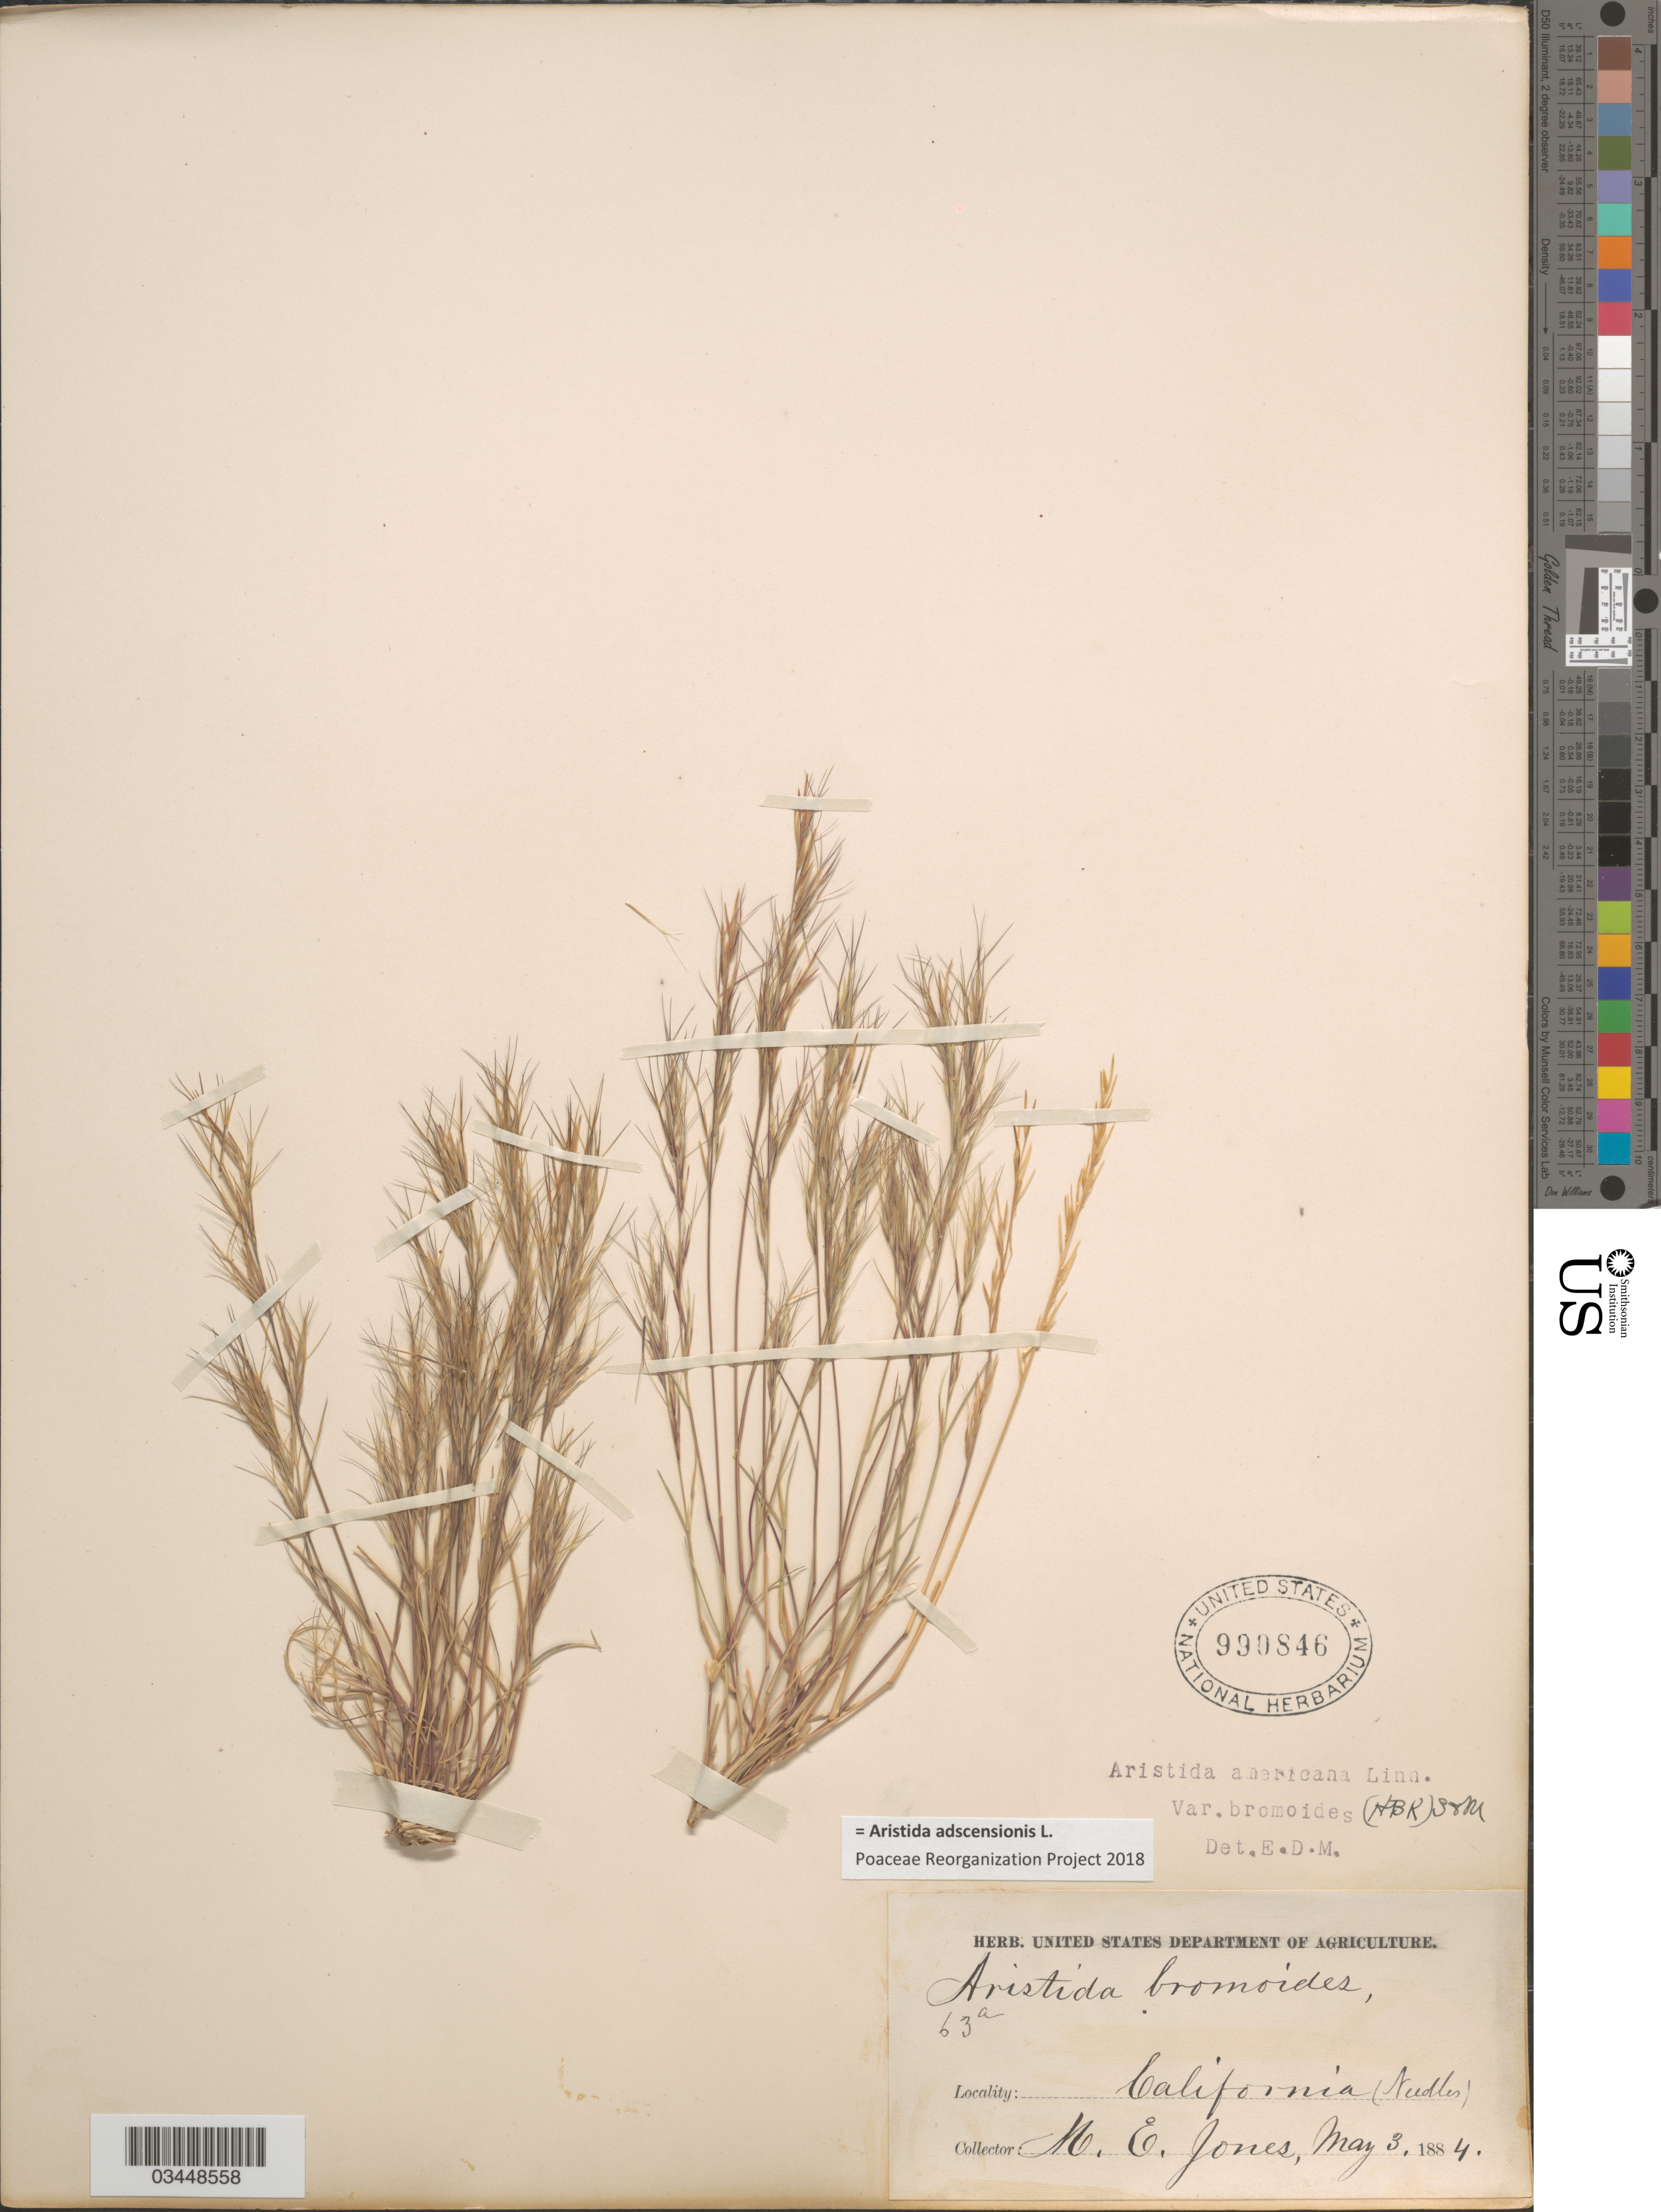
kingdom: Plantae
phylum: Tracheophyta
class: Liliopsida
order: Poales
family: Poaceae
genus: Aristida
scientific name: Aristida adscensionis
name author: L.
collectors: M. E. Jones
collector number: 63a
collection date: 1884-05-03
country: United States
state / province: California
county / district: San Bernardino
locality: Needles.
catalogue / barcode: US 990846